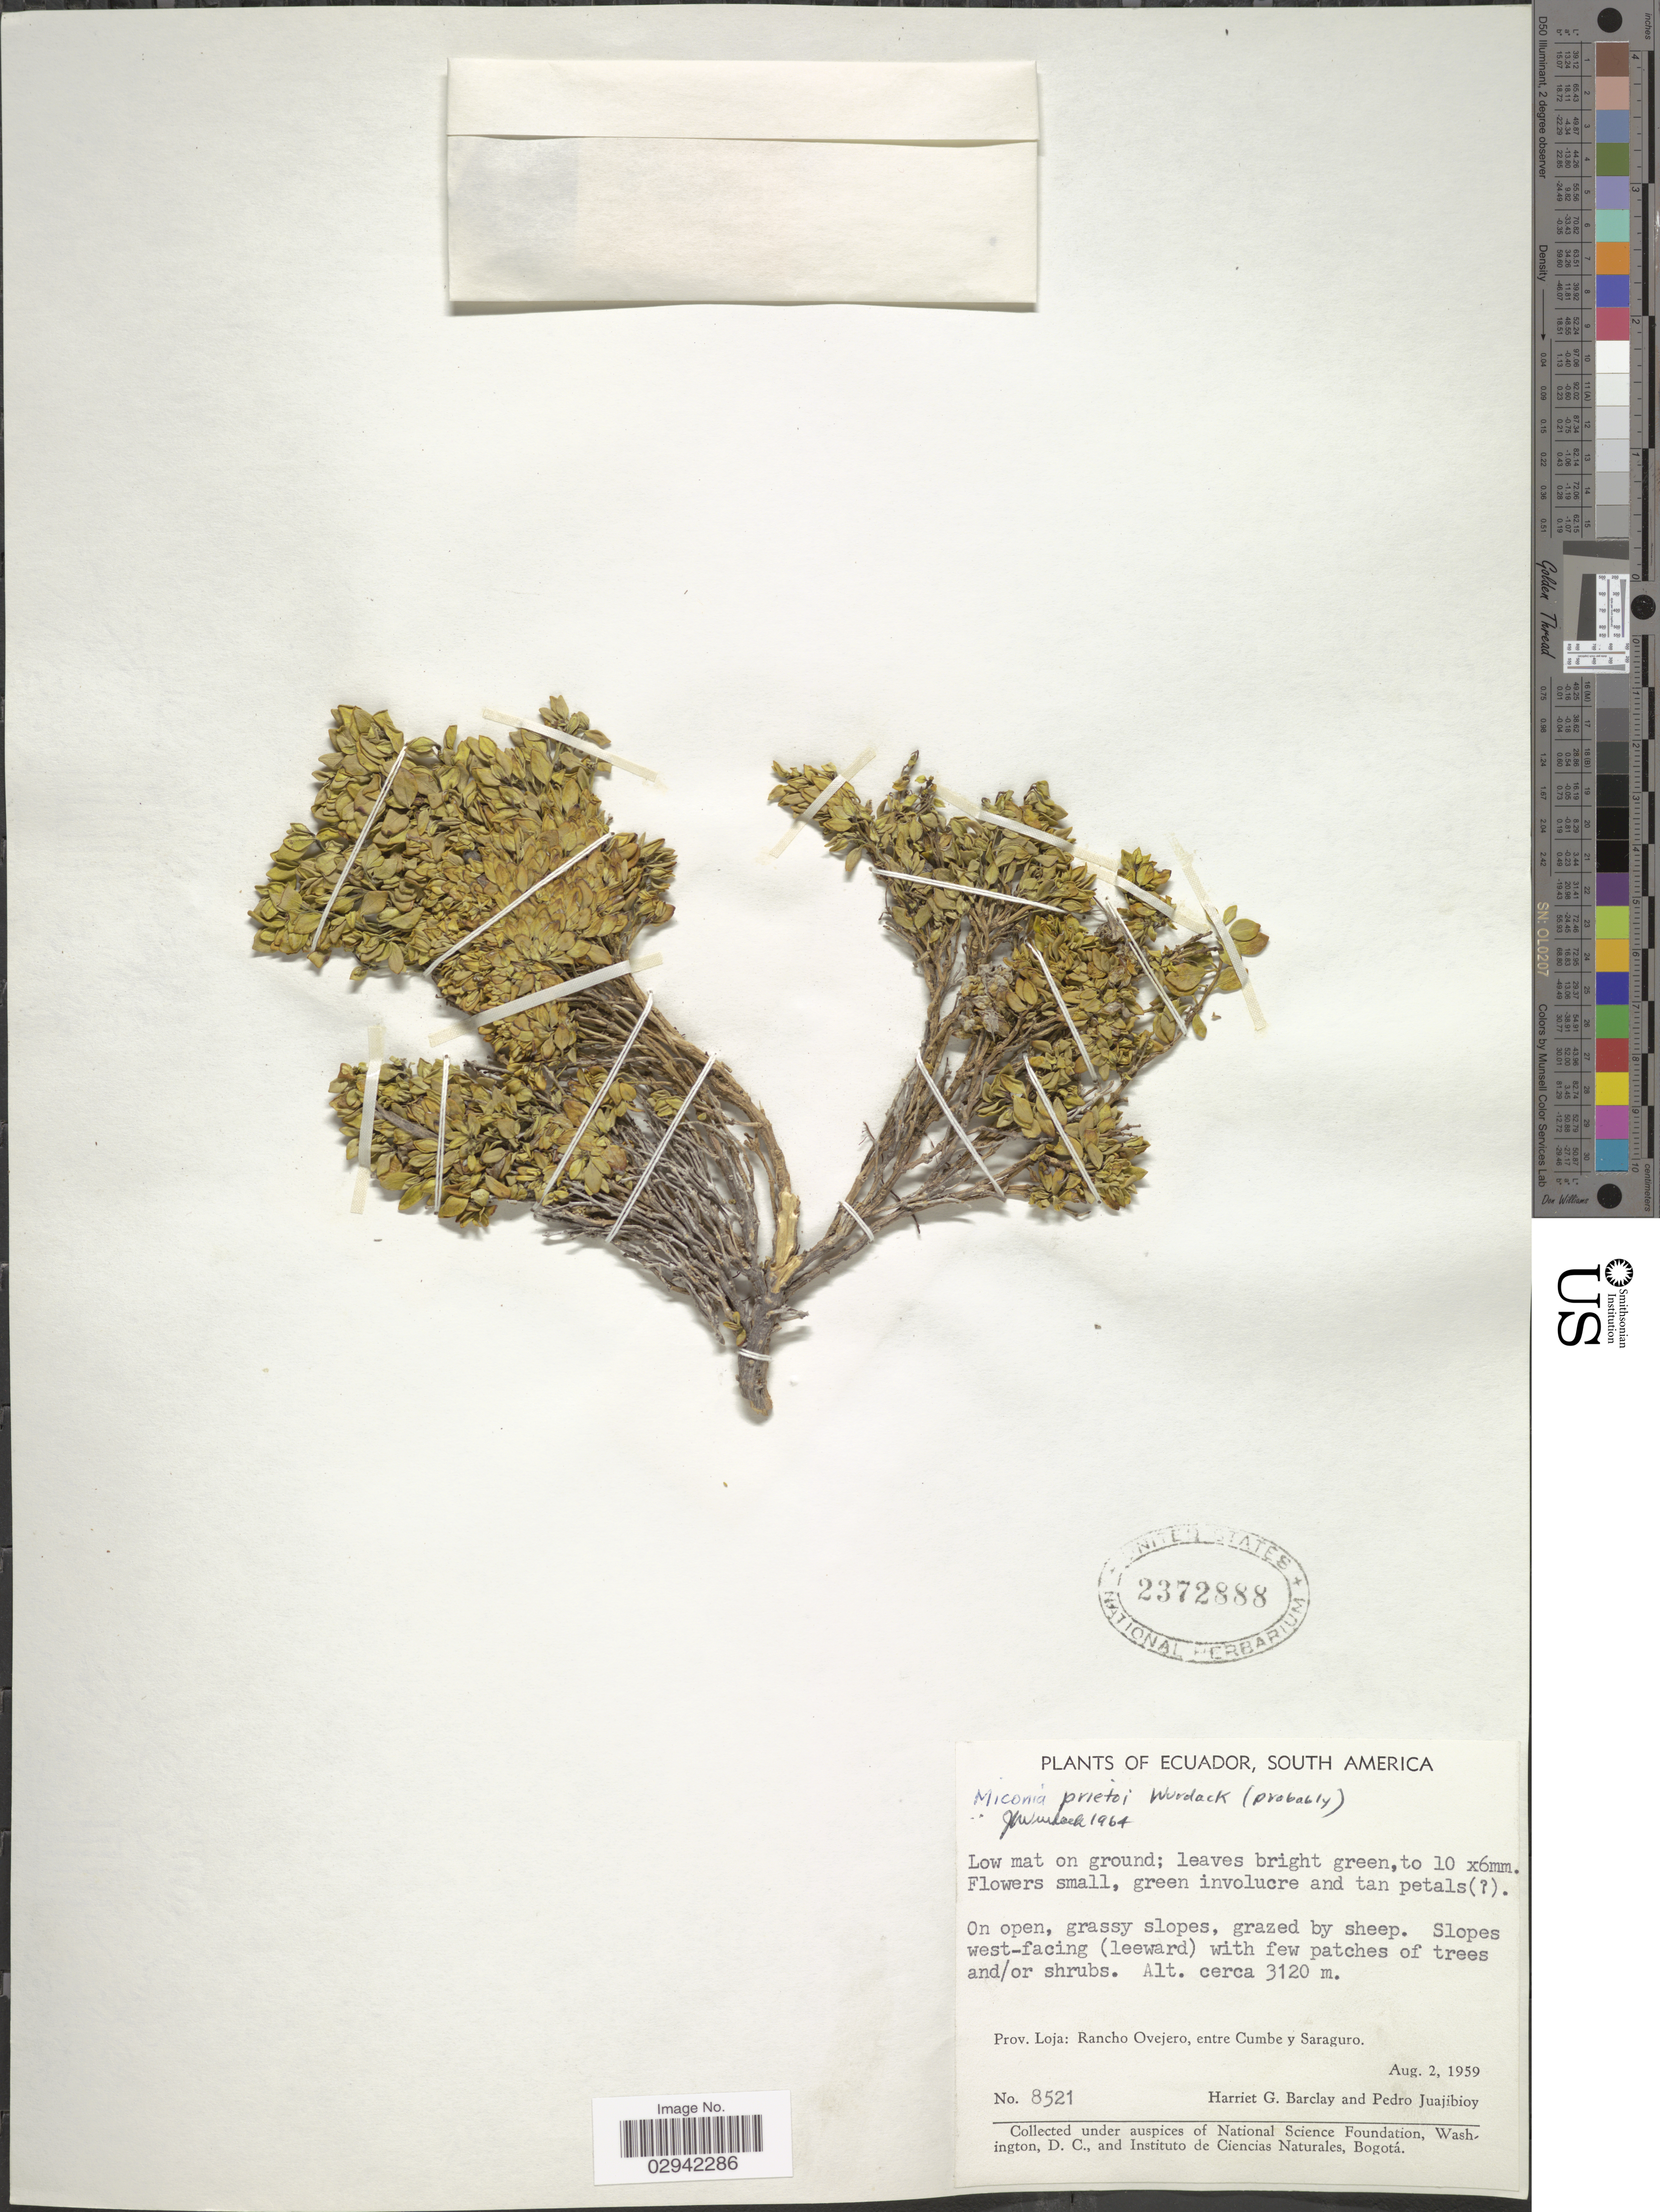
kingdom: Plantae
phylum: Tracheophyta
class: Magnoliopsida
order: Myrtales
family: Melastomataceae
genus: Miconia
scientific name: Miconia prietoi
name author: Wurdack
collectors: H. G. Barclay & P. Juajibioy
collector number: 8521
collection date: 1959-08-02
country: Ecuador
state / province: Loja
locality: Rancho Ovejero, entre Cumbre y Saraguro.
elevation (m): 3120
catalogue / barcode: US 2372888